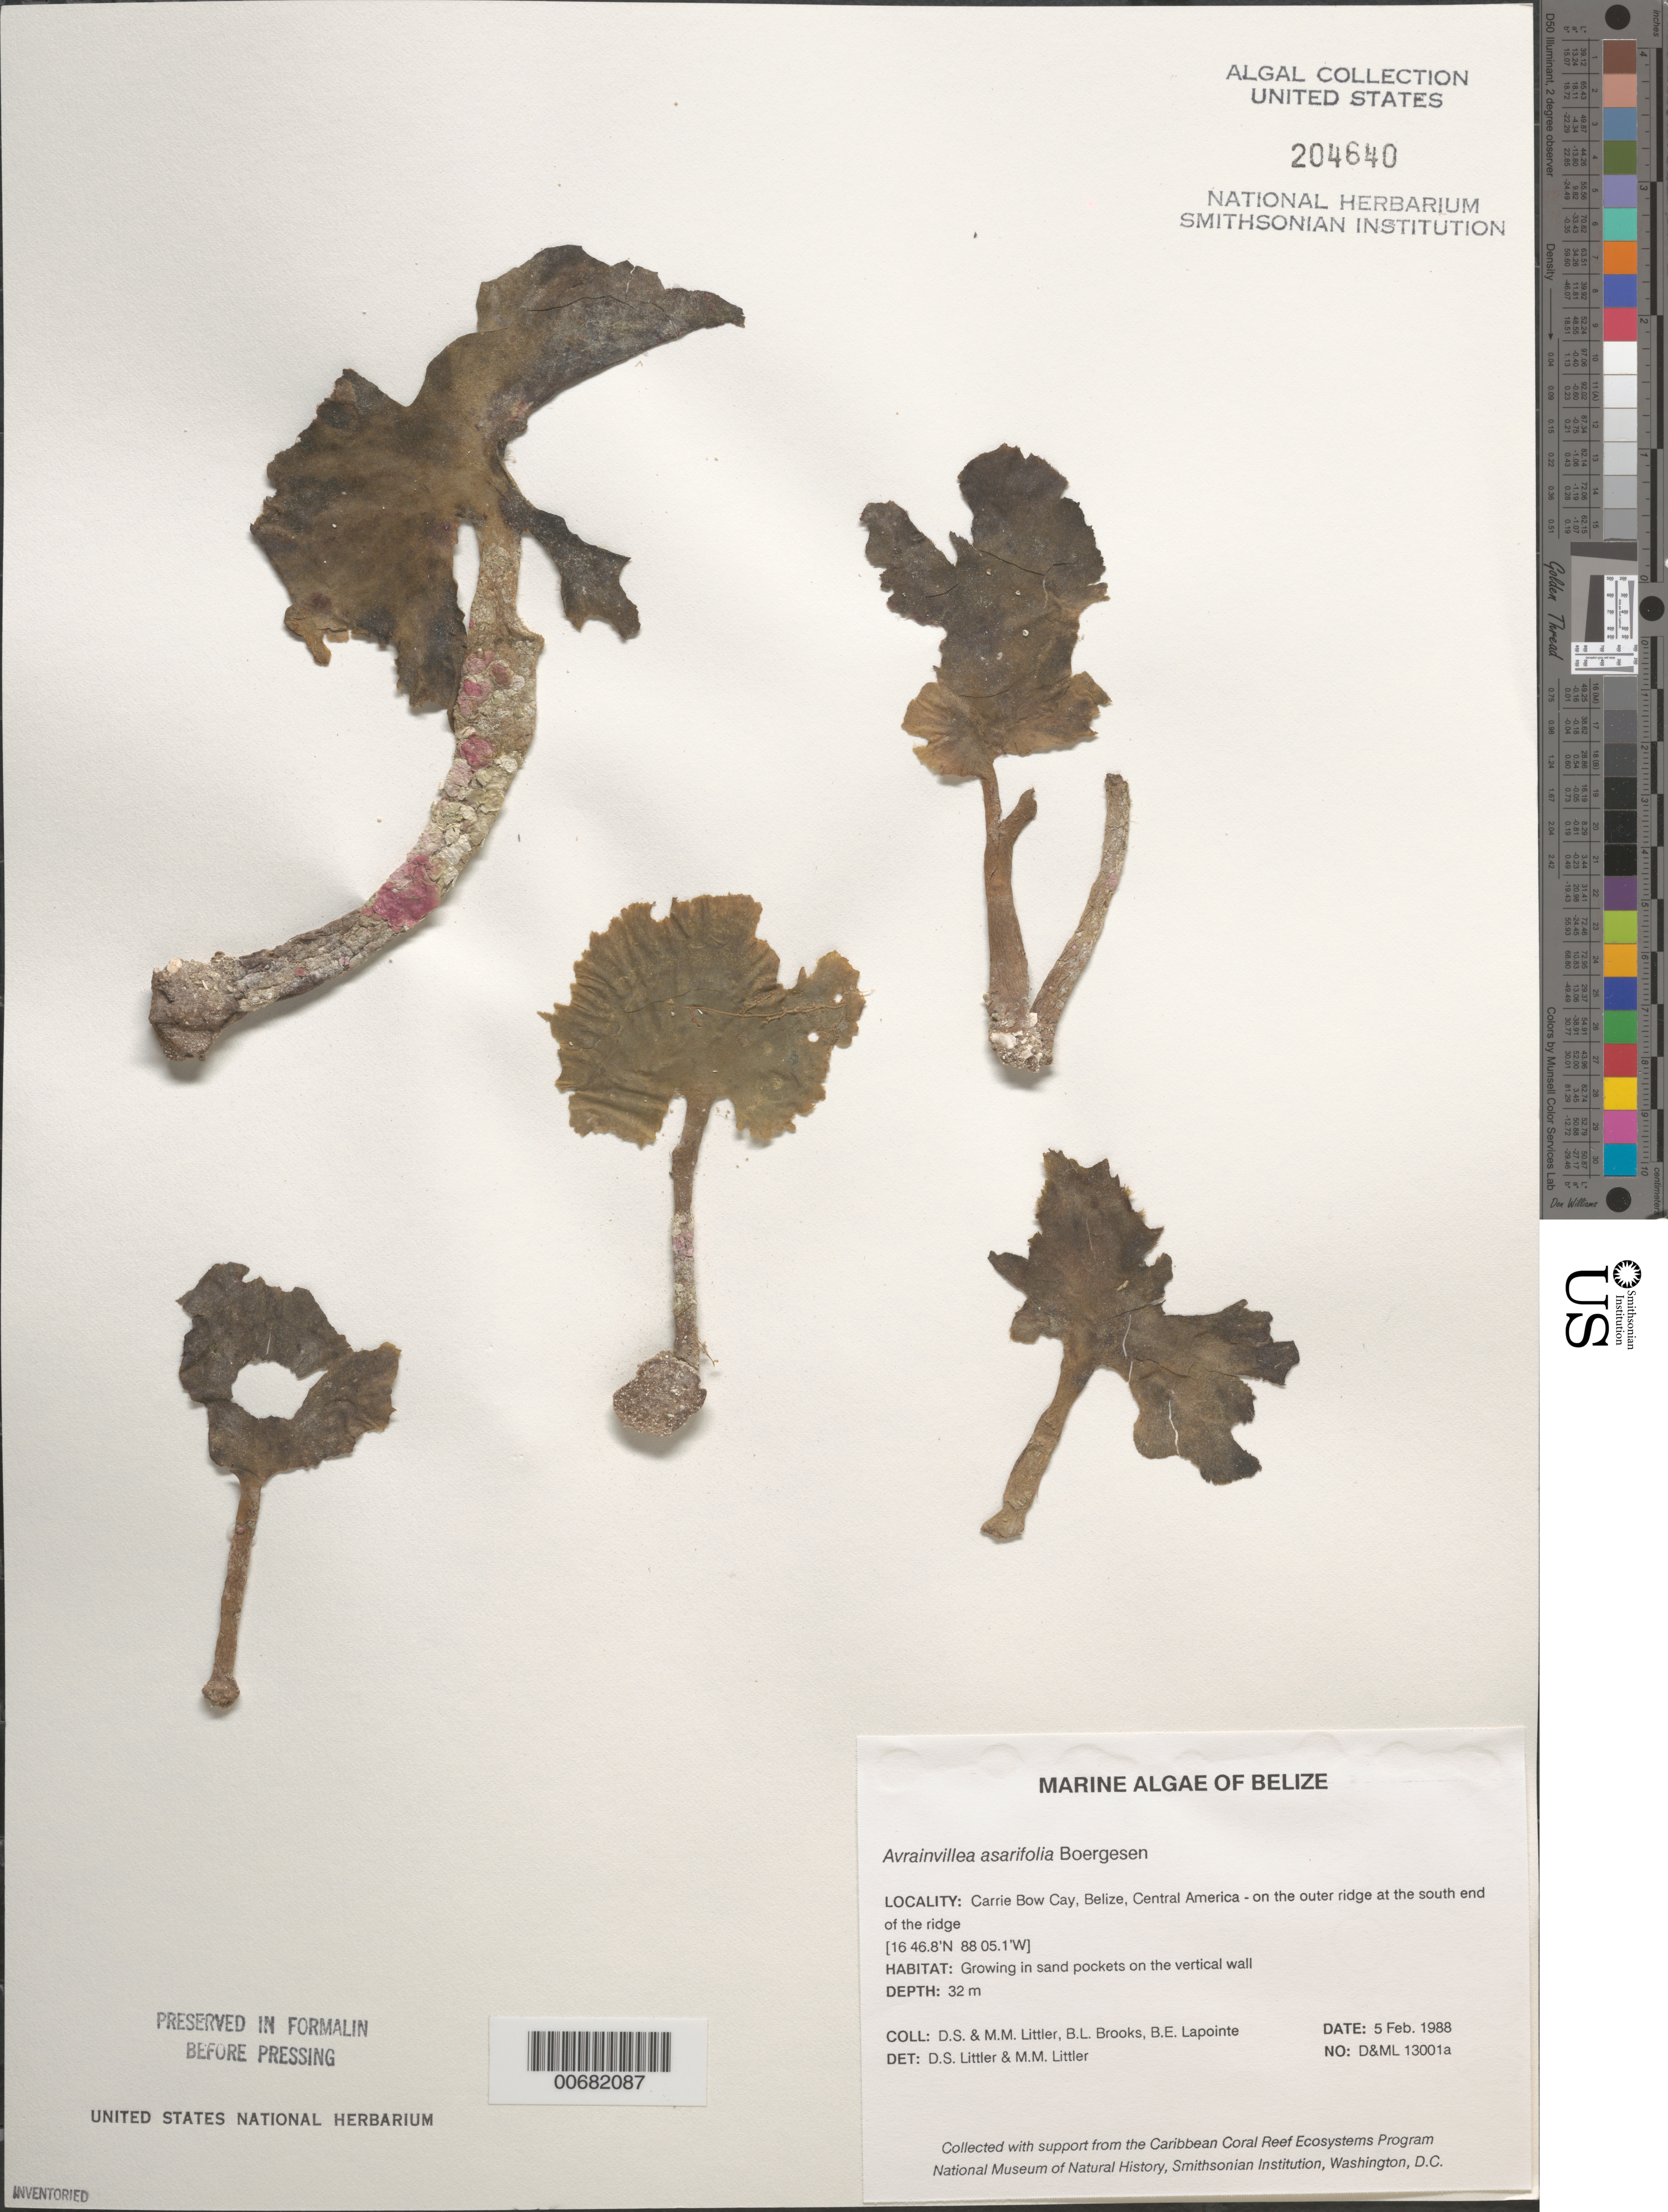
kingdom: Plantae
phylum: Chlorophyta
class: Ulvophyceae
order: Bryopsidales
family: Dichotomosiphonaceae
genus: Avrainvillea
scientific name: Avrainvillea asarifolia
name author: Børgesen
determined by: Littler, D. S.; Littler, M. M.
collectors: D. S. Littler, M. M. Littler, B. Brooks & B. Lapointe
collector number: D&ML 13001a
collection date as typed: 05 Feb 1988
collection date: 1988-02-05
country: Belize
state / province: Stann Creek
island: Carrie Bow Cay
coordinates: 16 46.8' N, 88 05.1' W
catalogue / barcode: US 204640